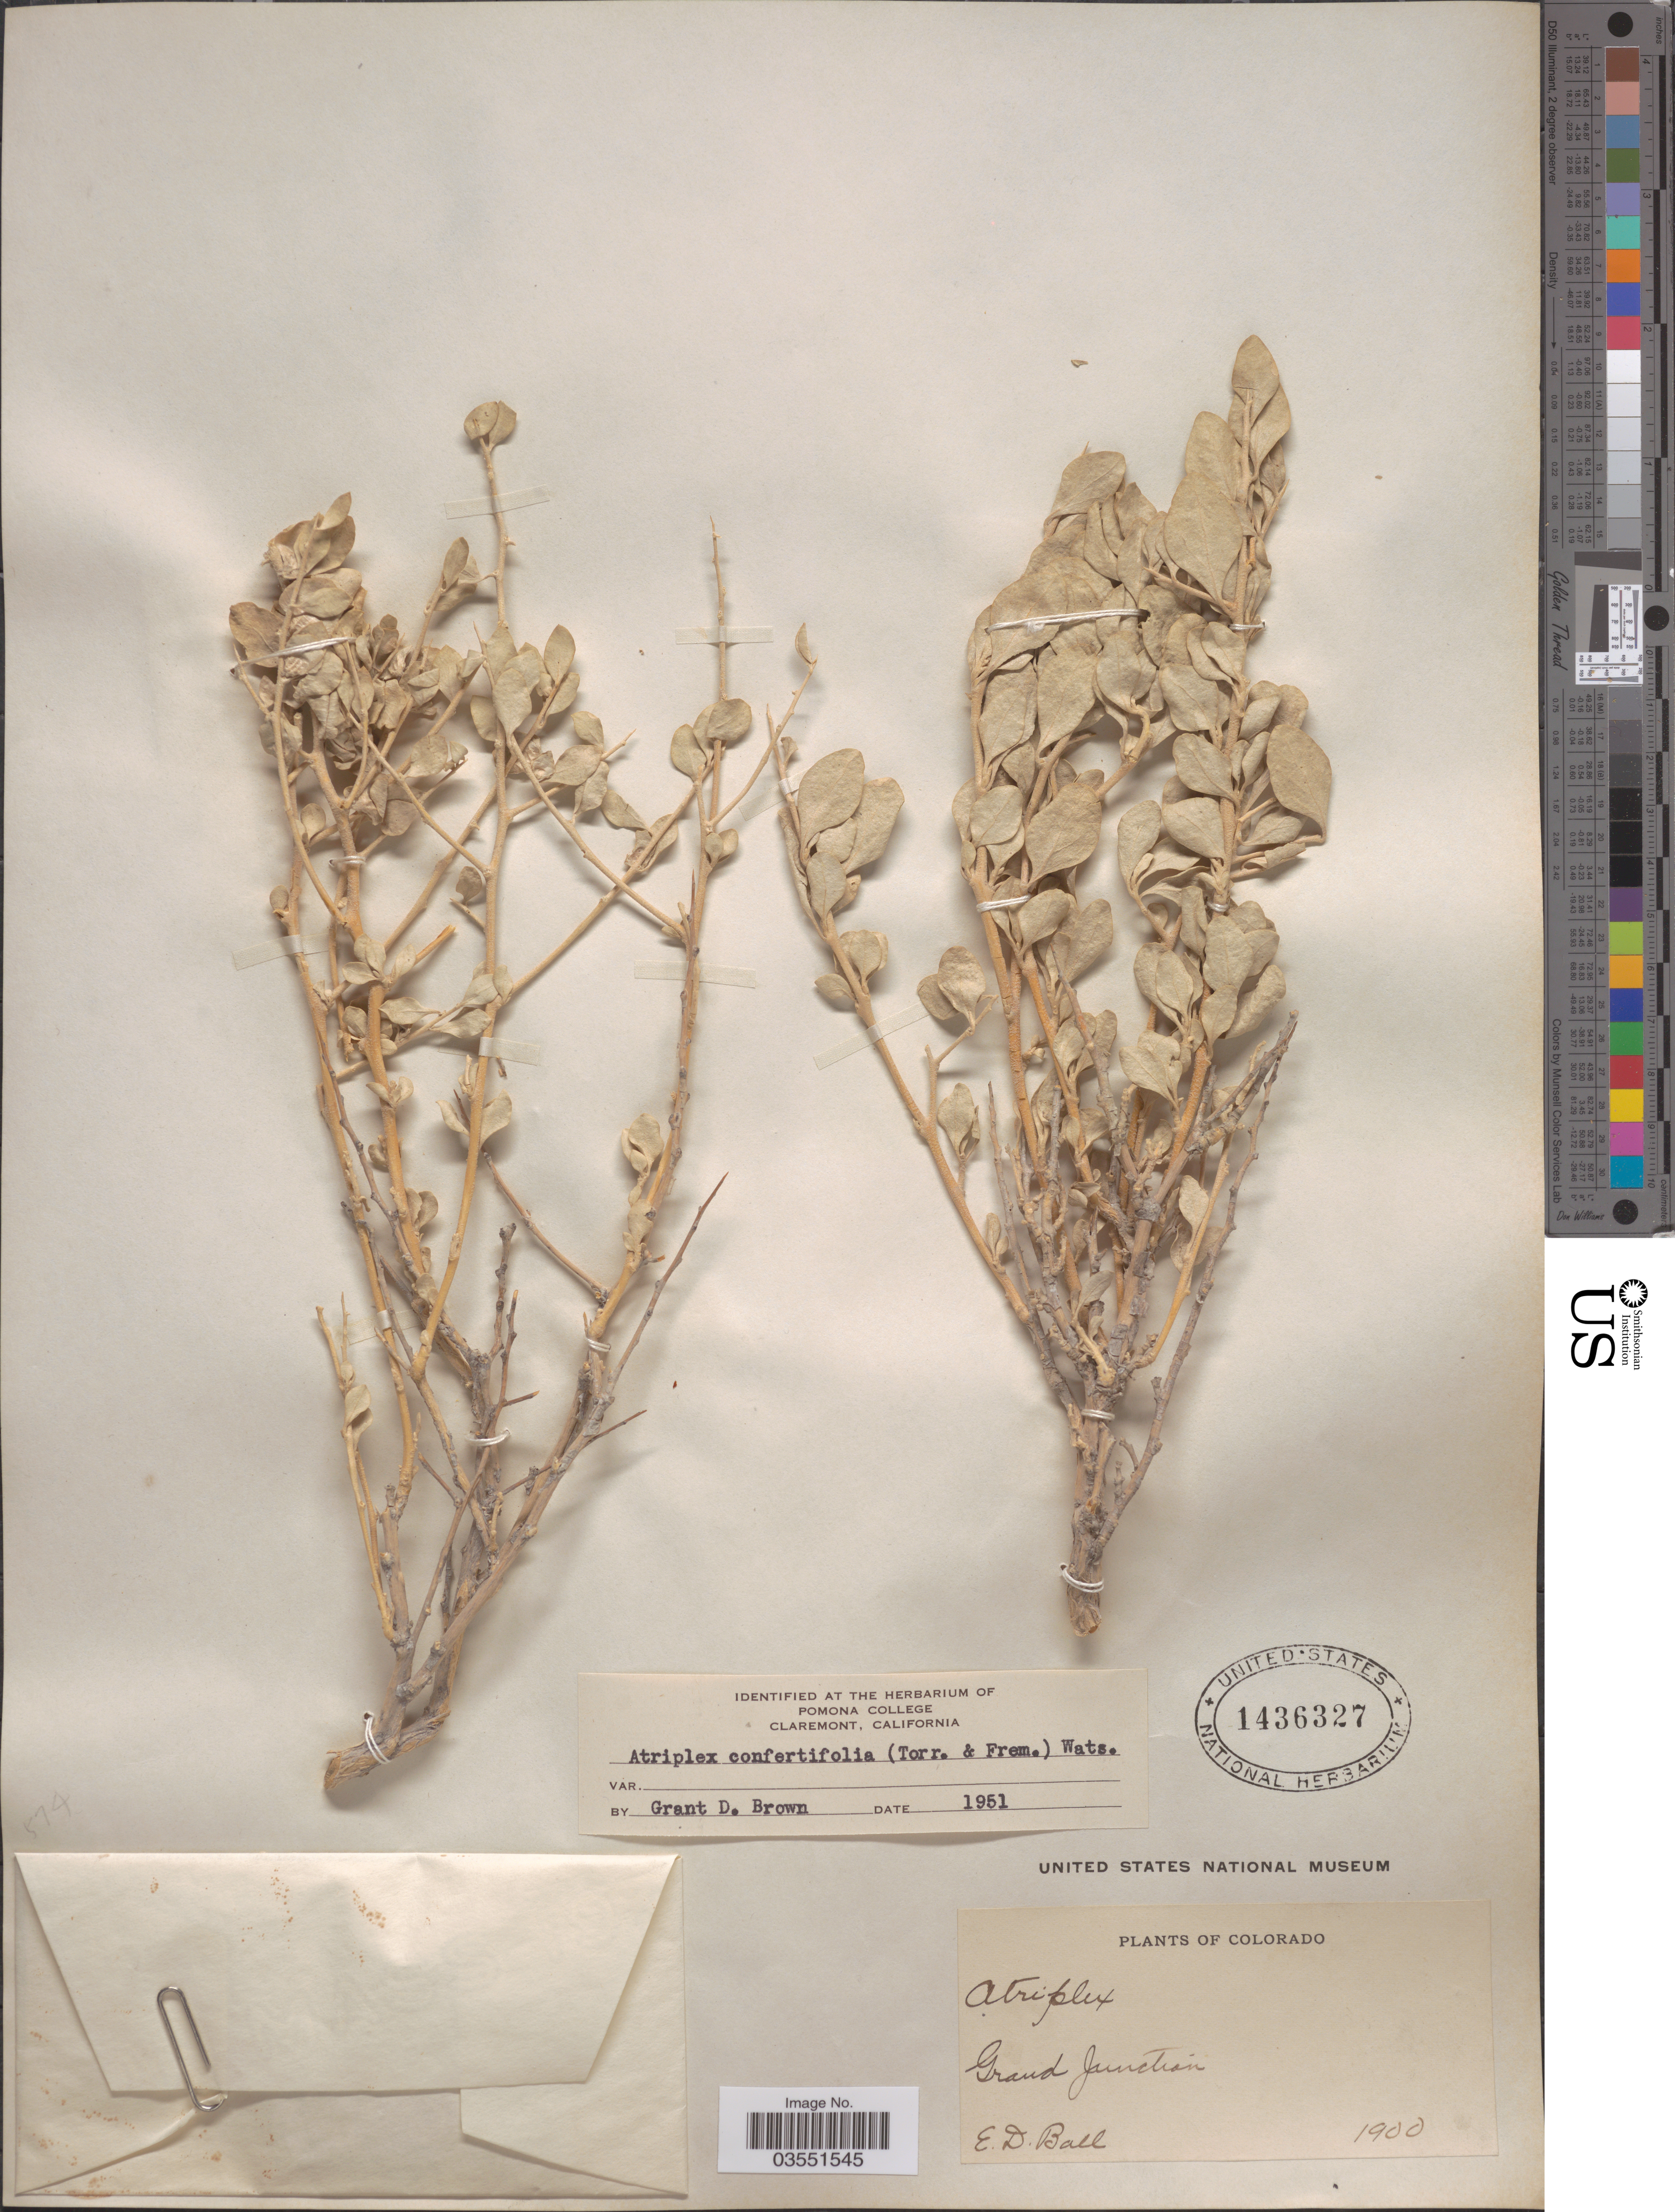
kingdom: Plantae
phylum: Tracheophyta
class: Magnoliopsida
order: Caryophyllales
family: Amaranthaceae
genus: Atriplex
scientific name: Atriplex confertifolia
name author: (Torr. & Frém.) S. Watson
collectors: E. Ball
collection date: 1900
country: United States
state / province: Colorado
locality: Grand Junction.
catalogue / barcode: US 1436327